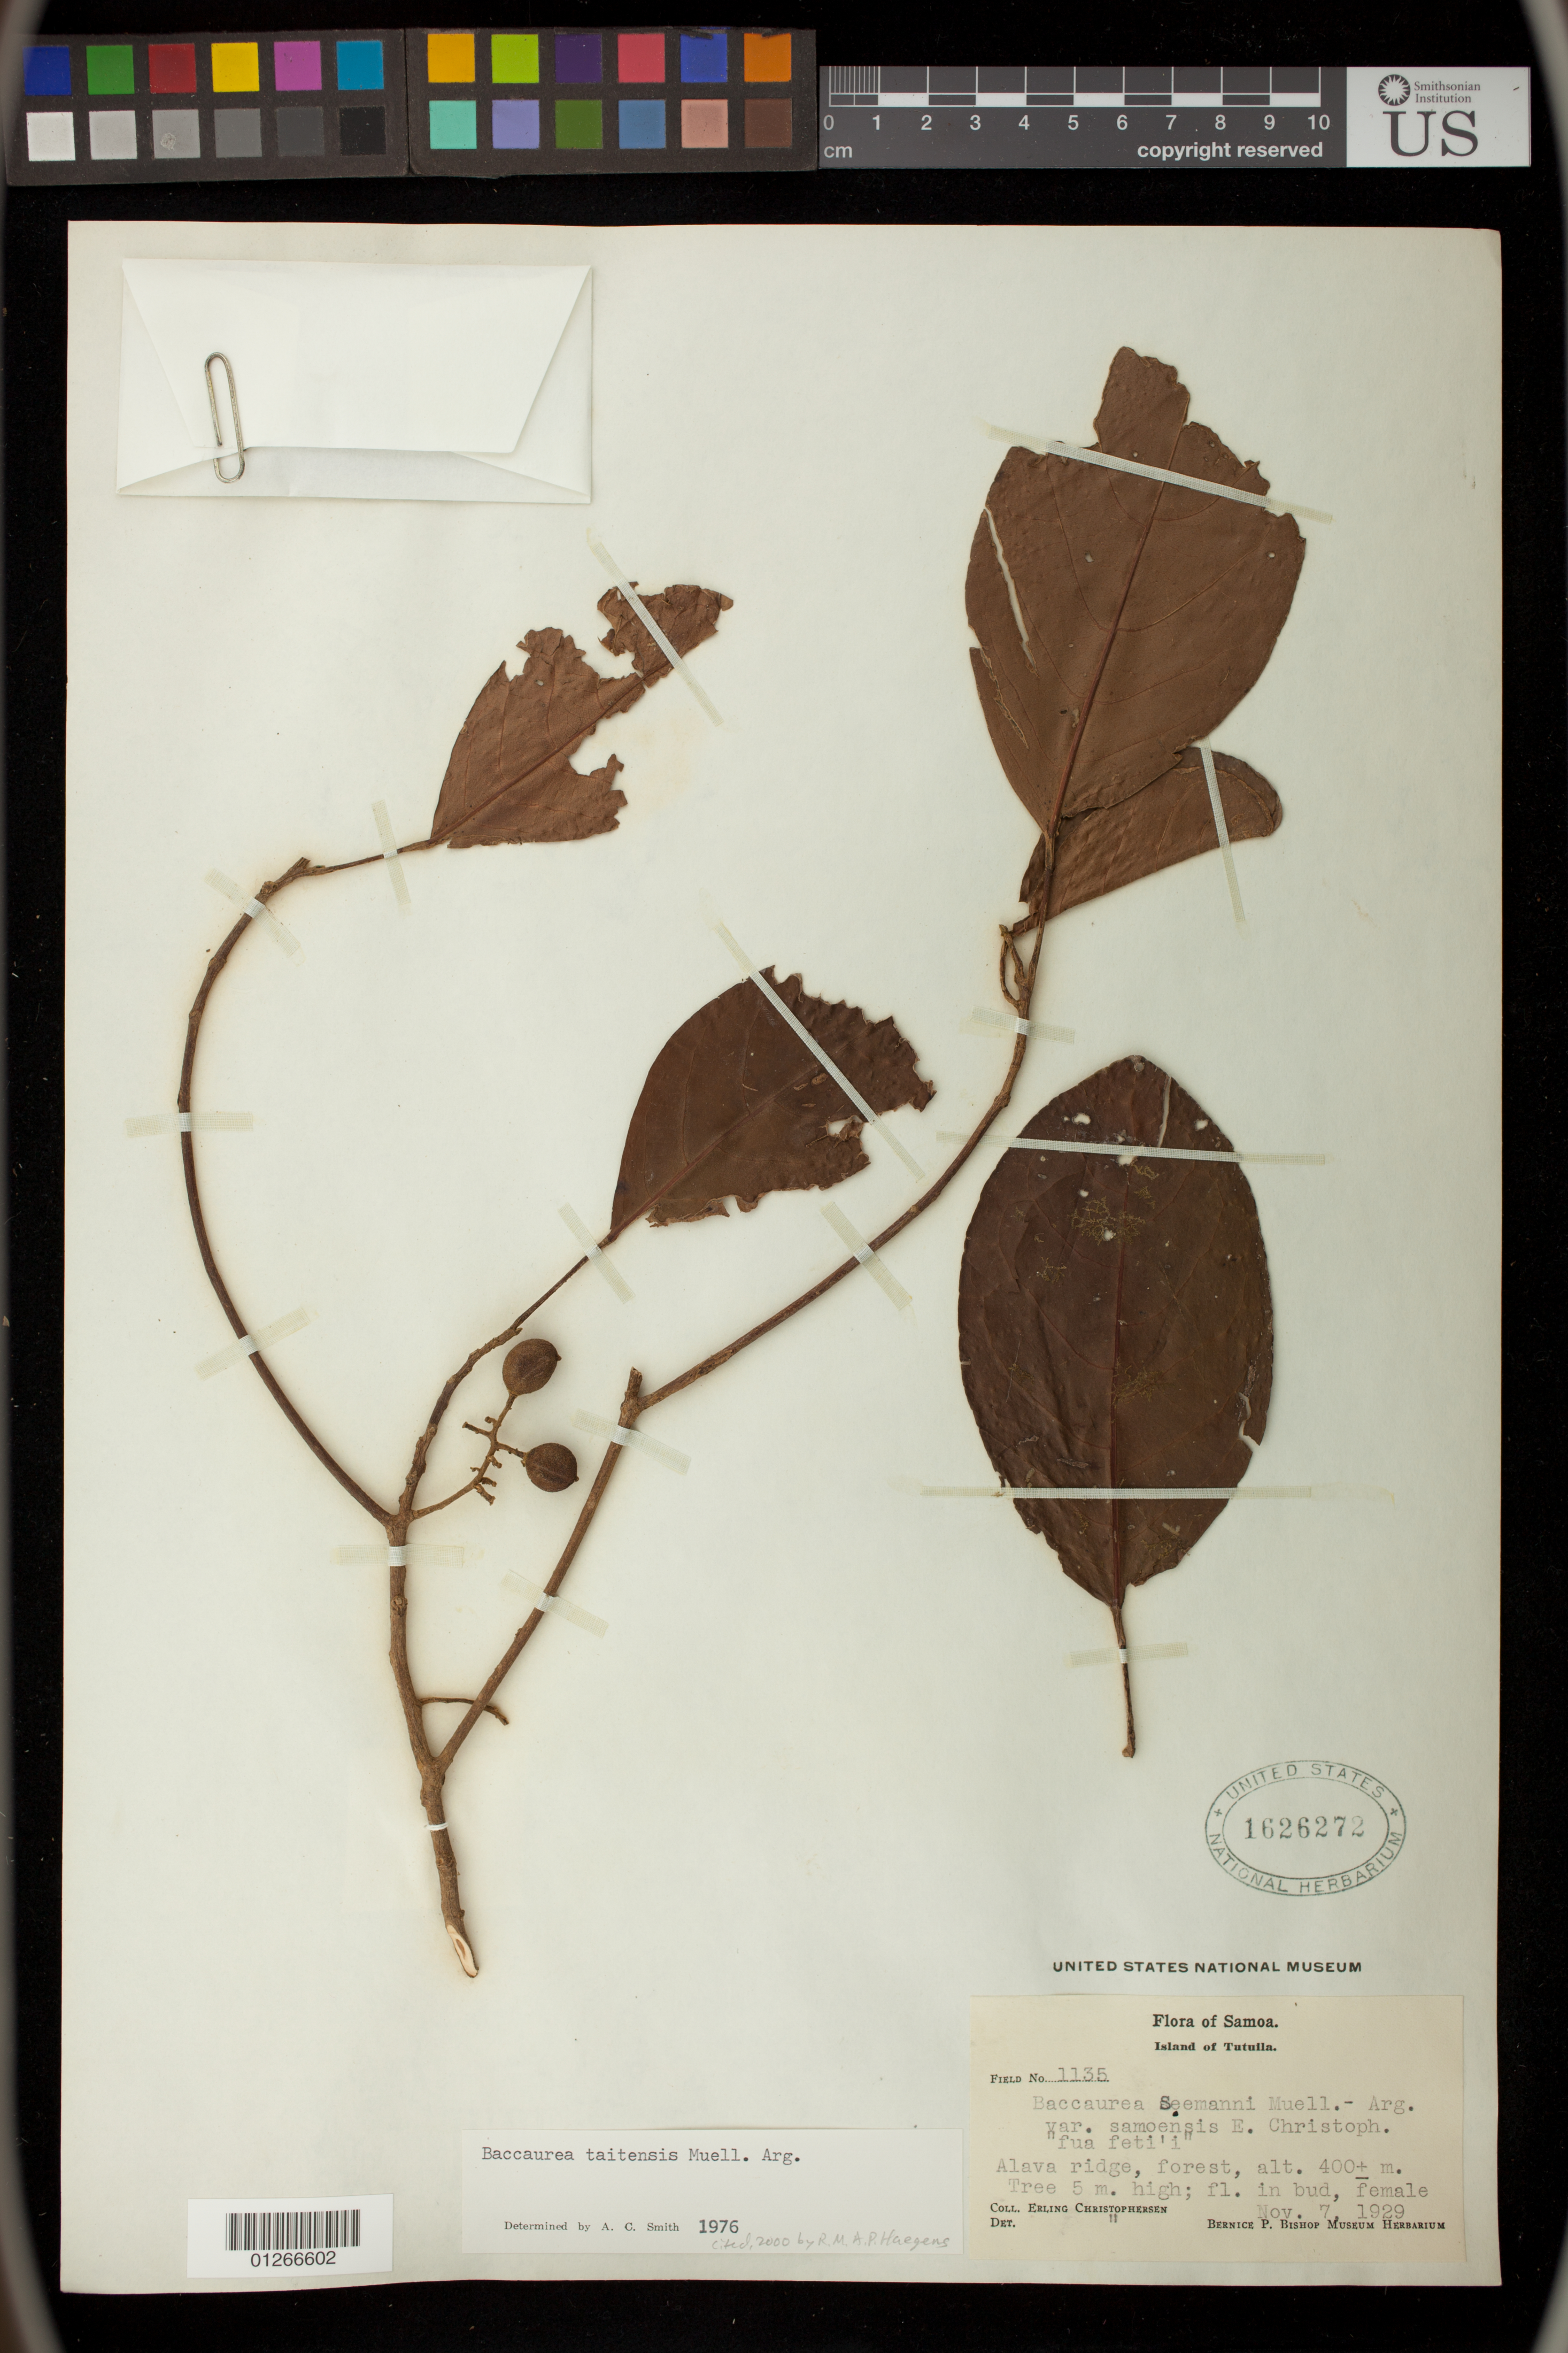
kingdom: Plantae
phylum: Tracheophyta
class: Magnoliopsida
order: Malpighiales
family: Phyllanthaceae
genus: Baccaurea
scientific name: Baccaurea taitensis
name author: Müll. Arg. in DC.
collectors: E. Christophersen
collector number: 1135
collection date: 1929-11-07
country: American Samoa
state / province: Eastern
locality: Alava Ridge, Tutuila Island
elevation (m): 400